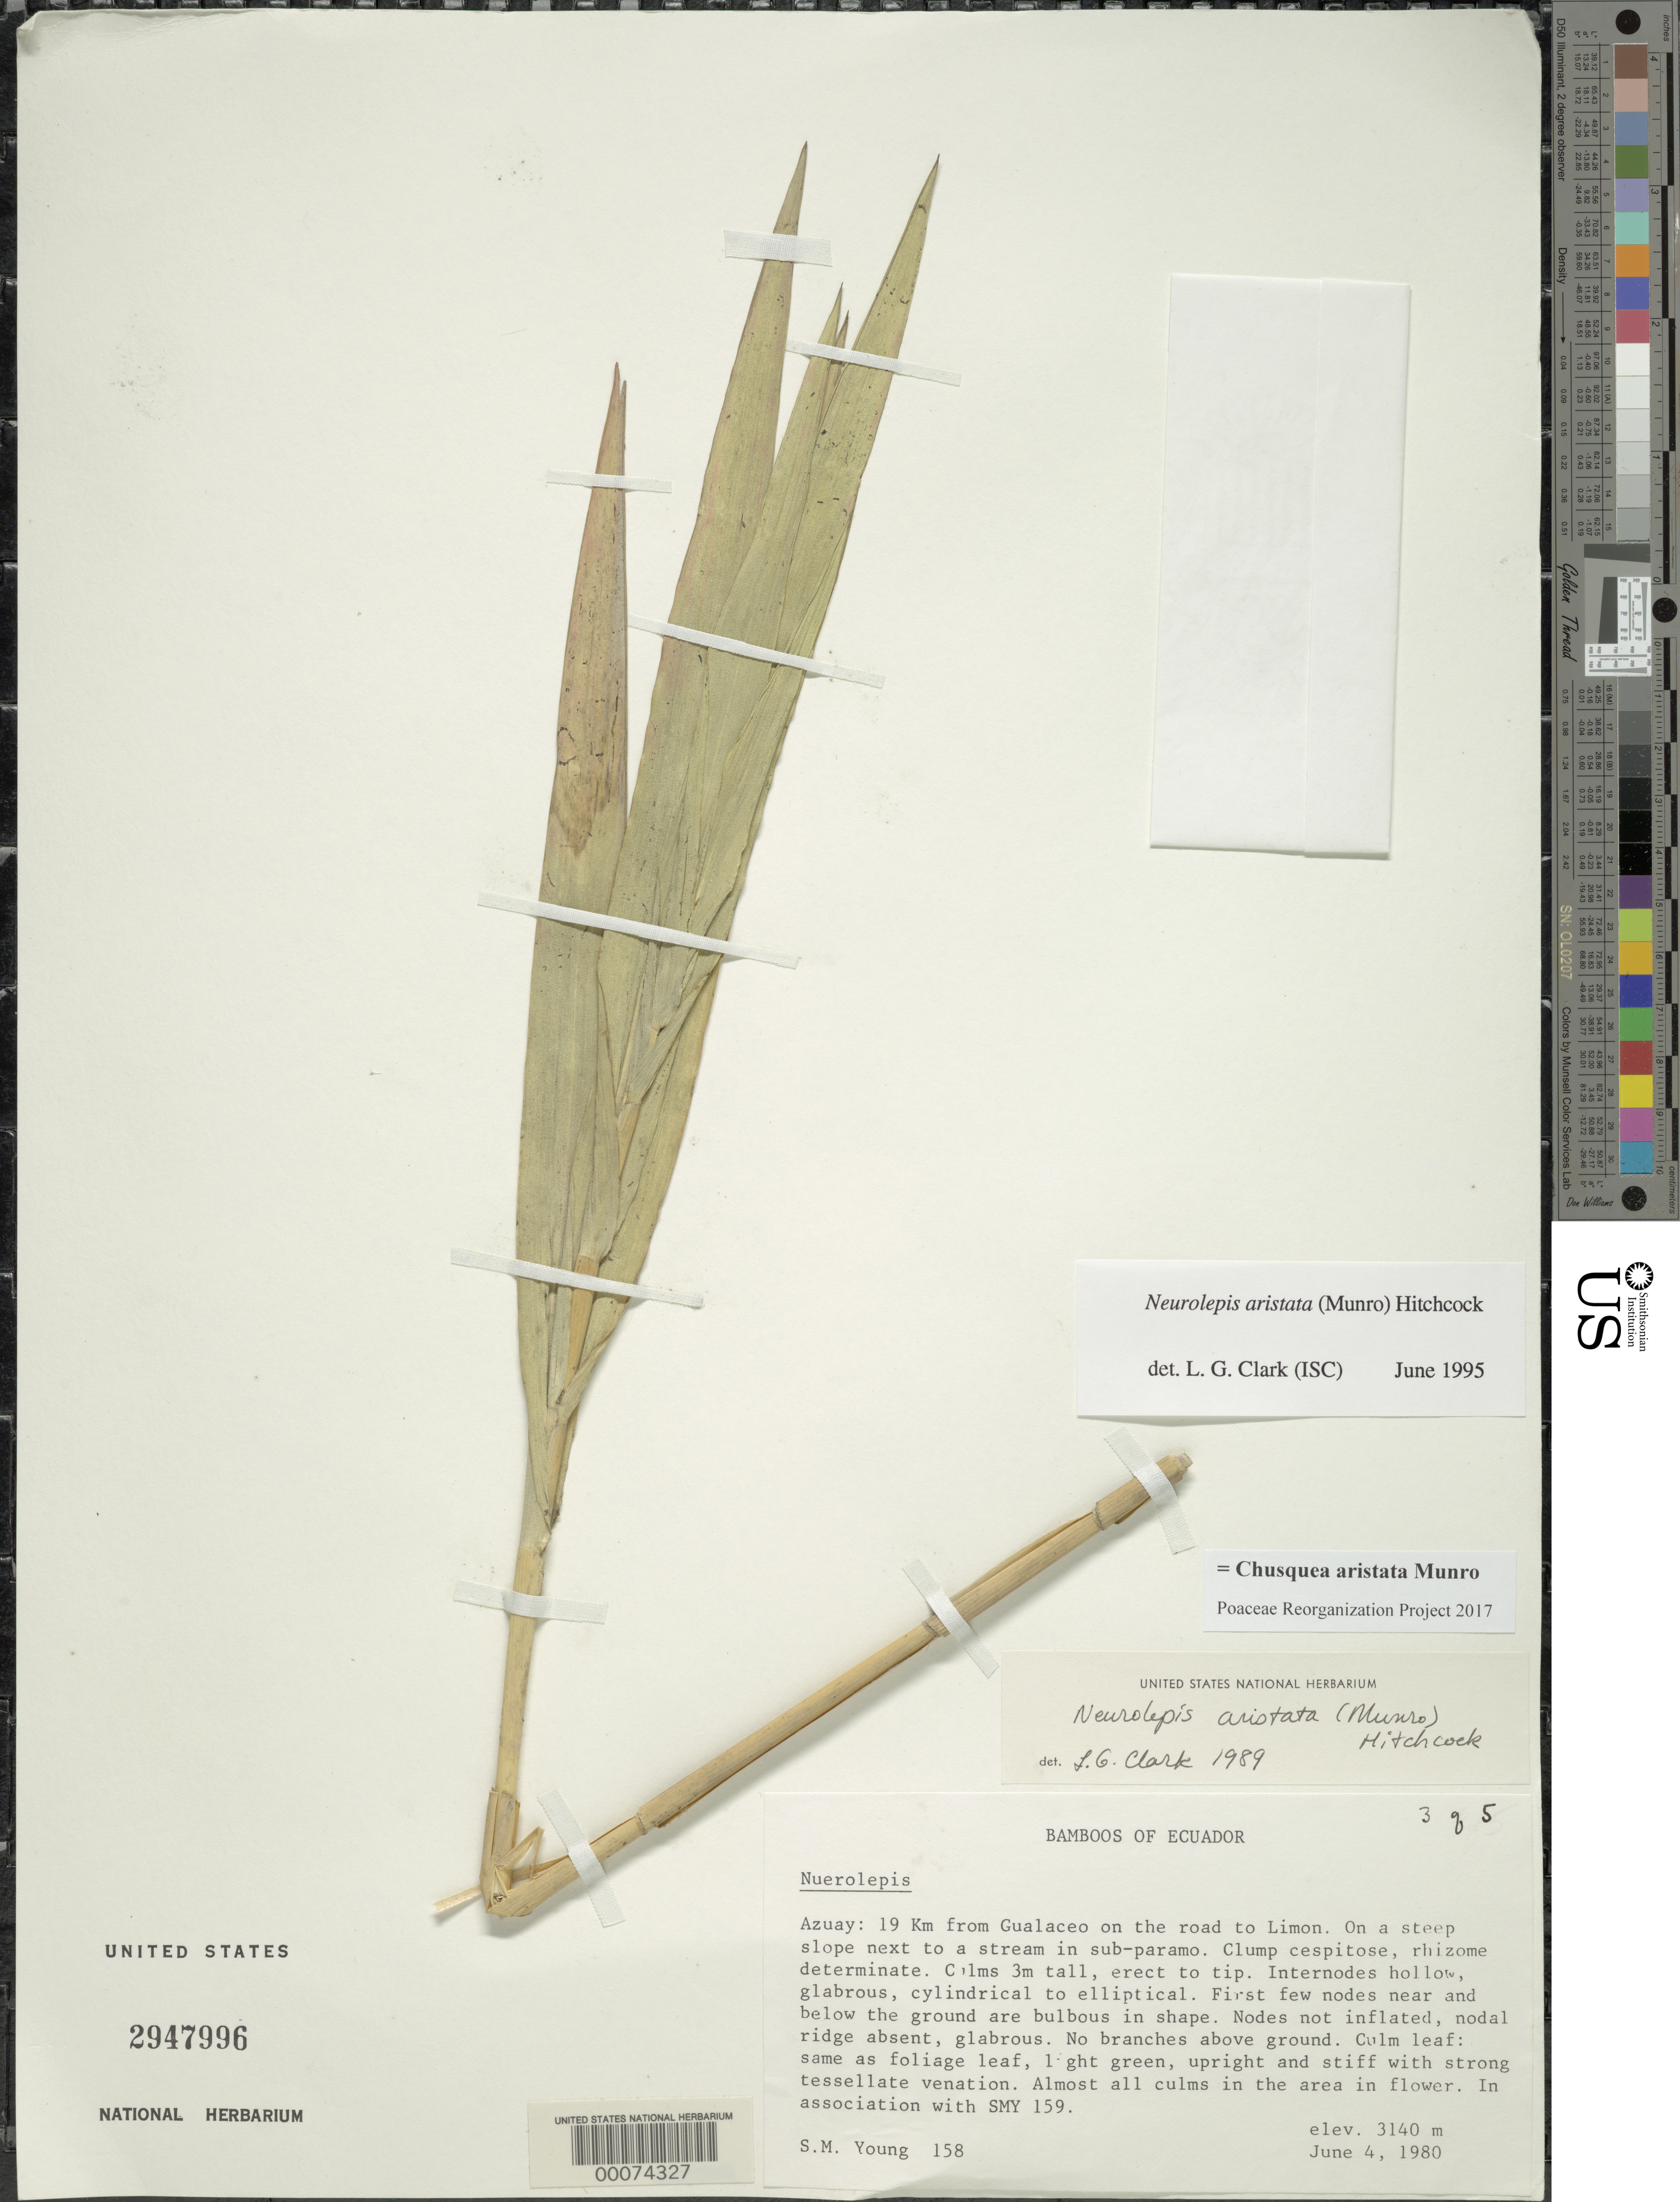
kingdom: Plantae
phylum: Tracheophyta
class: Liliopsida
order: Poales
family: Poaceae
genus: Chusquea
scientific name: Chusquea aristata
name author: Munro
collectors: S. Young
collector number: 158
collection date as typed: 04 Jun 1980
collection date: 1980-06-04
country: Ecuador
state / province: Azuay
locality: Gualaceo, Limon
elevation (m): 3140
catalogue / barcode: US 2947996